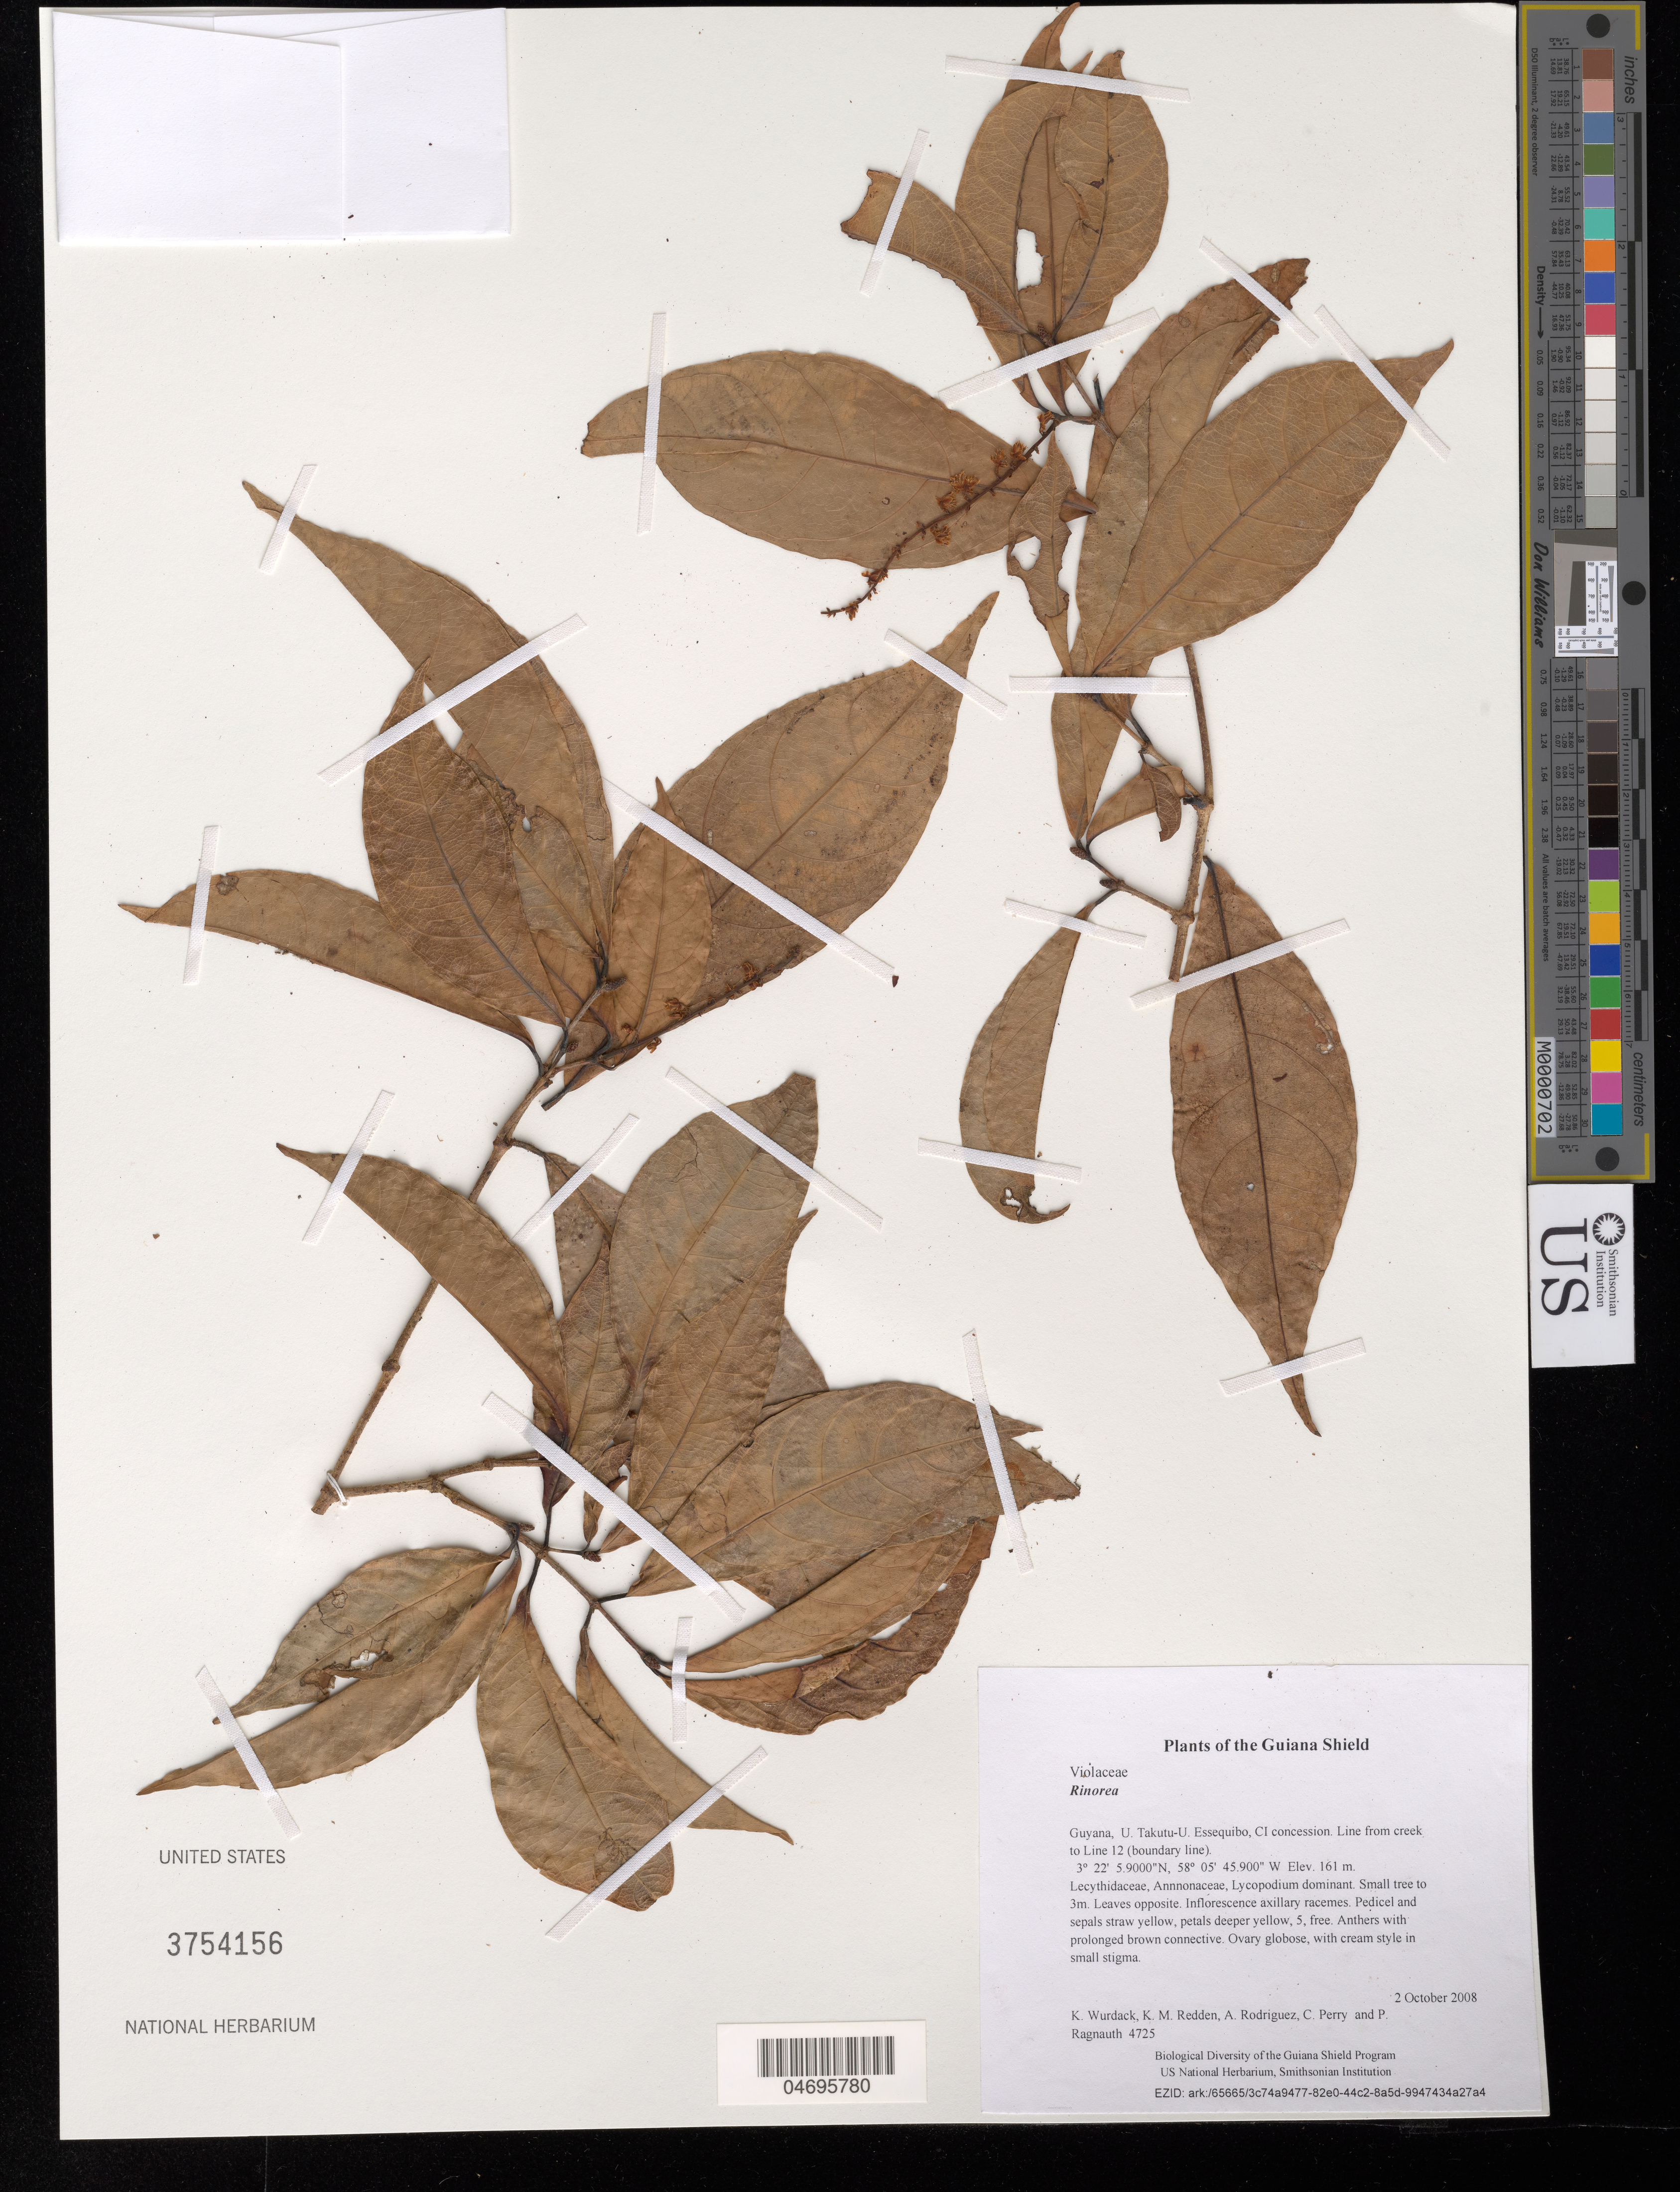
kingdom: Plantae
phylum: Tracheophyta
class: Magnoliopsida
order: Malpighiales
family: Violaceae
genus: Rinorea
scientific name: Rinorea sp.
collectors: K. Wurdack, K. M. Redden, A. Rodriguez, C. Perry & P. Ragnauth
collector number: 4725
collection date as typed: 2 October 2008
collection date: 2008-10-02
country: Guyana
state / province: U. Takutu-U. Essequibo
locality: CI concession. Line from creek to Line 12 (boundary line)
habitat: Lecythidaceae, Annnonaceae, Lycopodium dominant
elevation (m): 161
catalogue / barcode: US 3754156